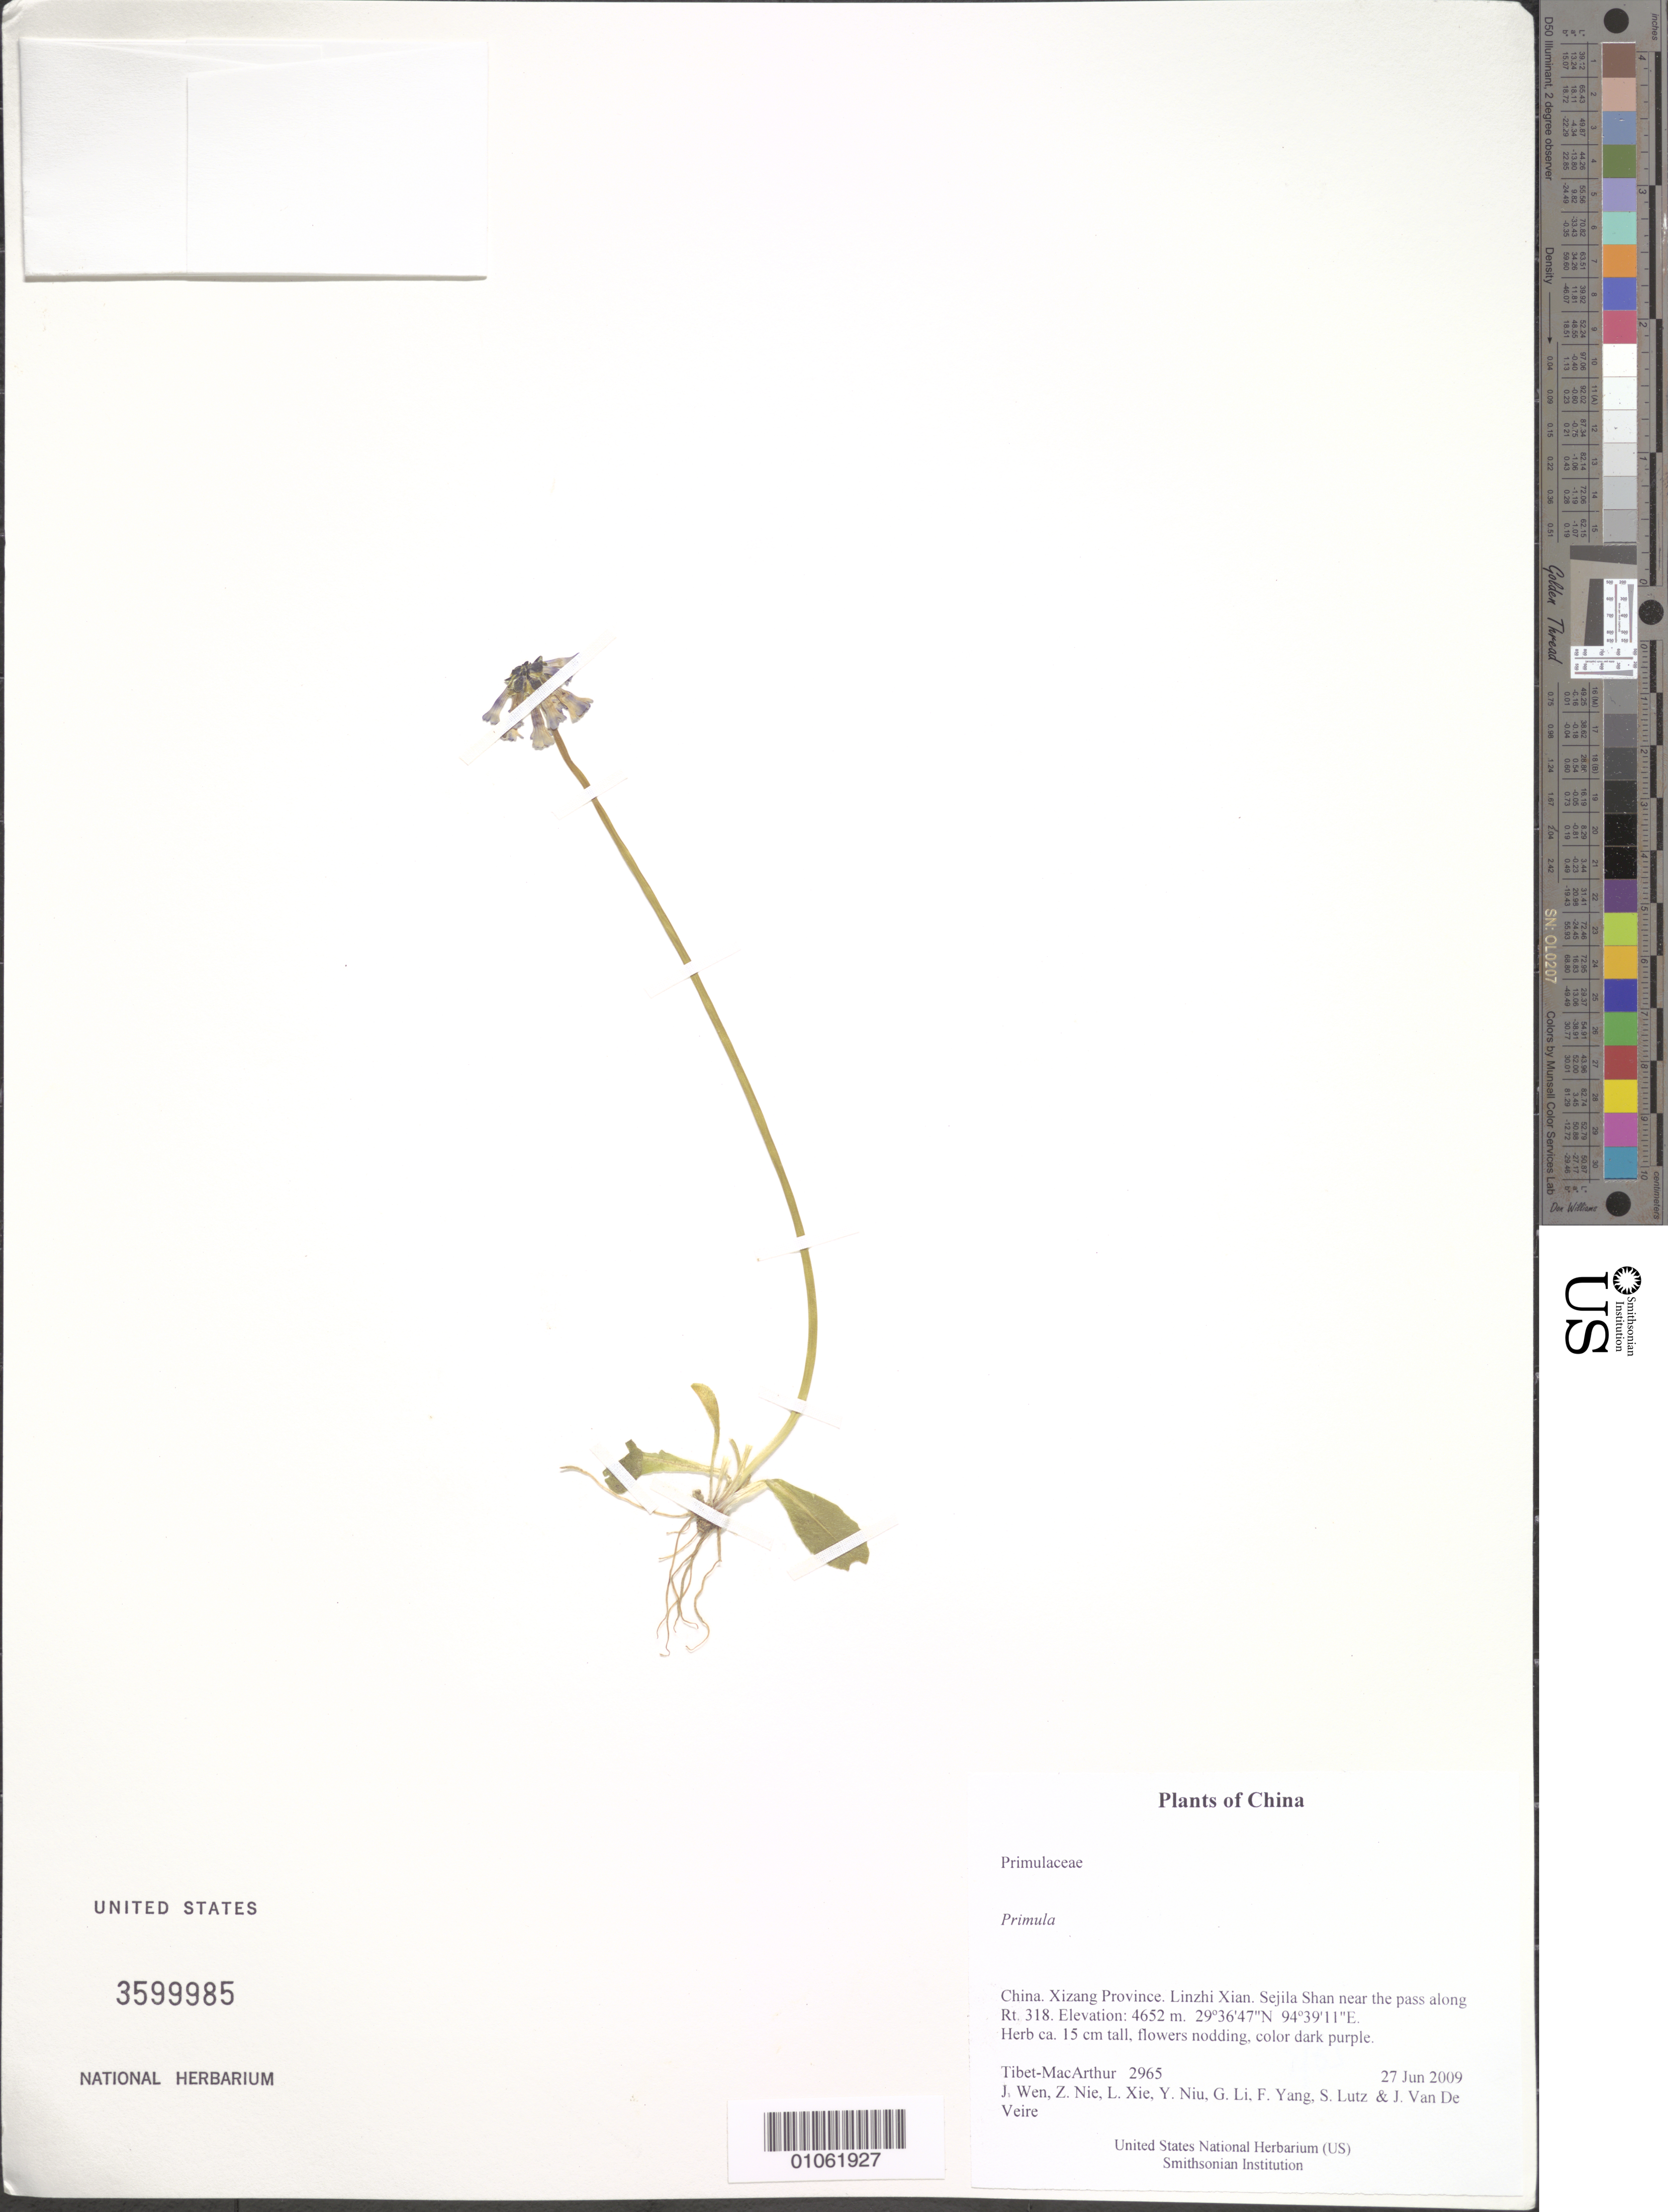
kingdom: Plantae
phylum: Tracheophyta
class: Magnoliopsida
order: Ericales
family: Primulaceae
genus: Primula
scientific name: Primula sp.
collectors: Tibet-MacArthur, J. Wen, Z. Nie, L. Xie, Y. Niu, G. Li, F. Yang, S. Lutz & J. Van De Veire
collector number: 2965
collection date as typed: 27 Jun 2009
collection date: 2009-06-27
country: China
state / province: Xizang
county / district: Linzhi Xian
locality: Sejila Shan near the pass along Rt. 318.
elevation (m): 4652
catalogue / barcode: US 3599985